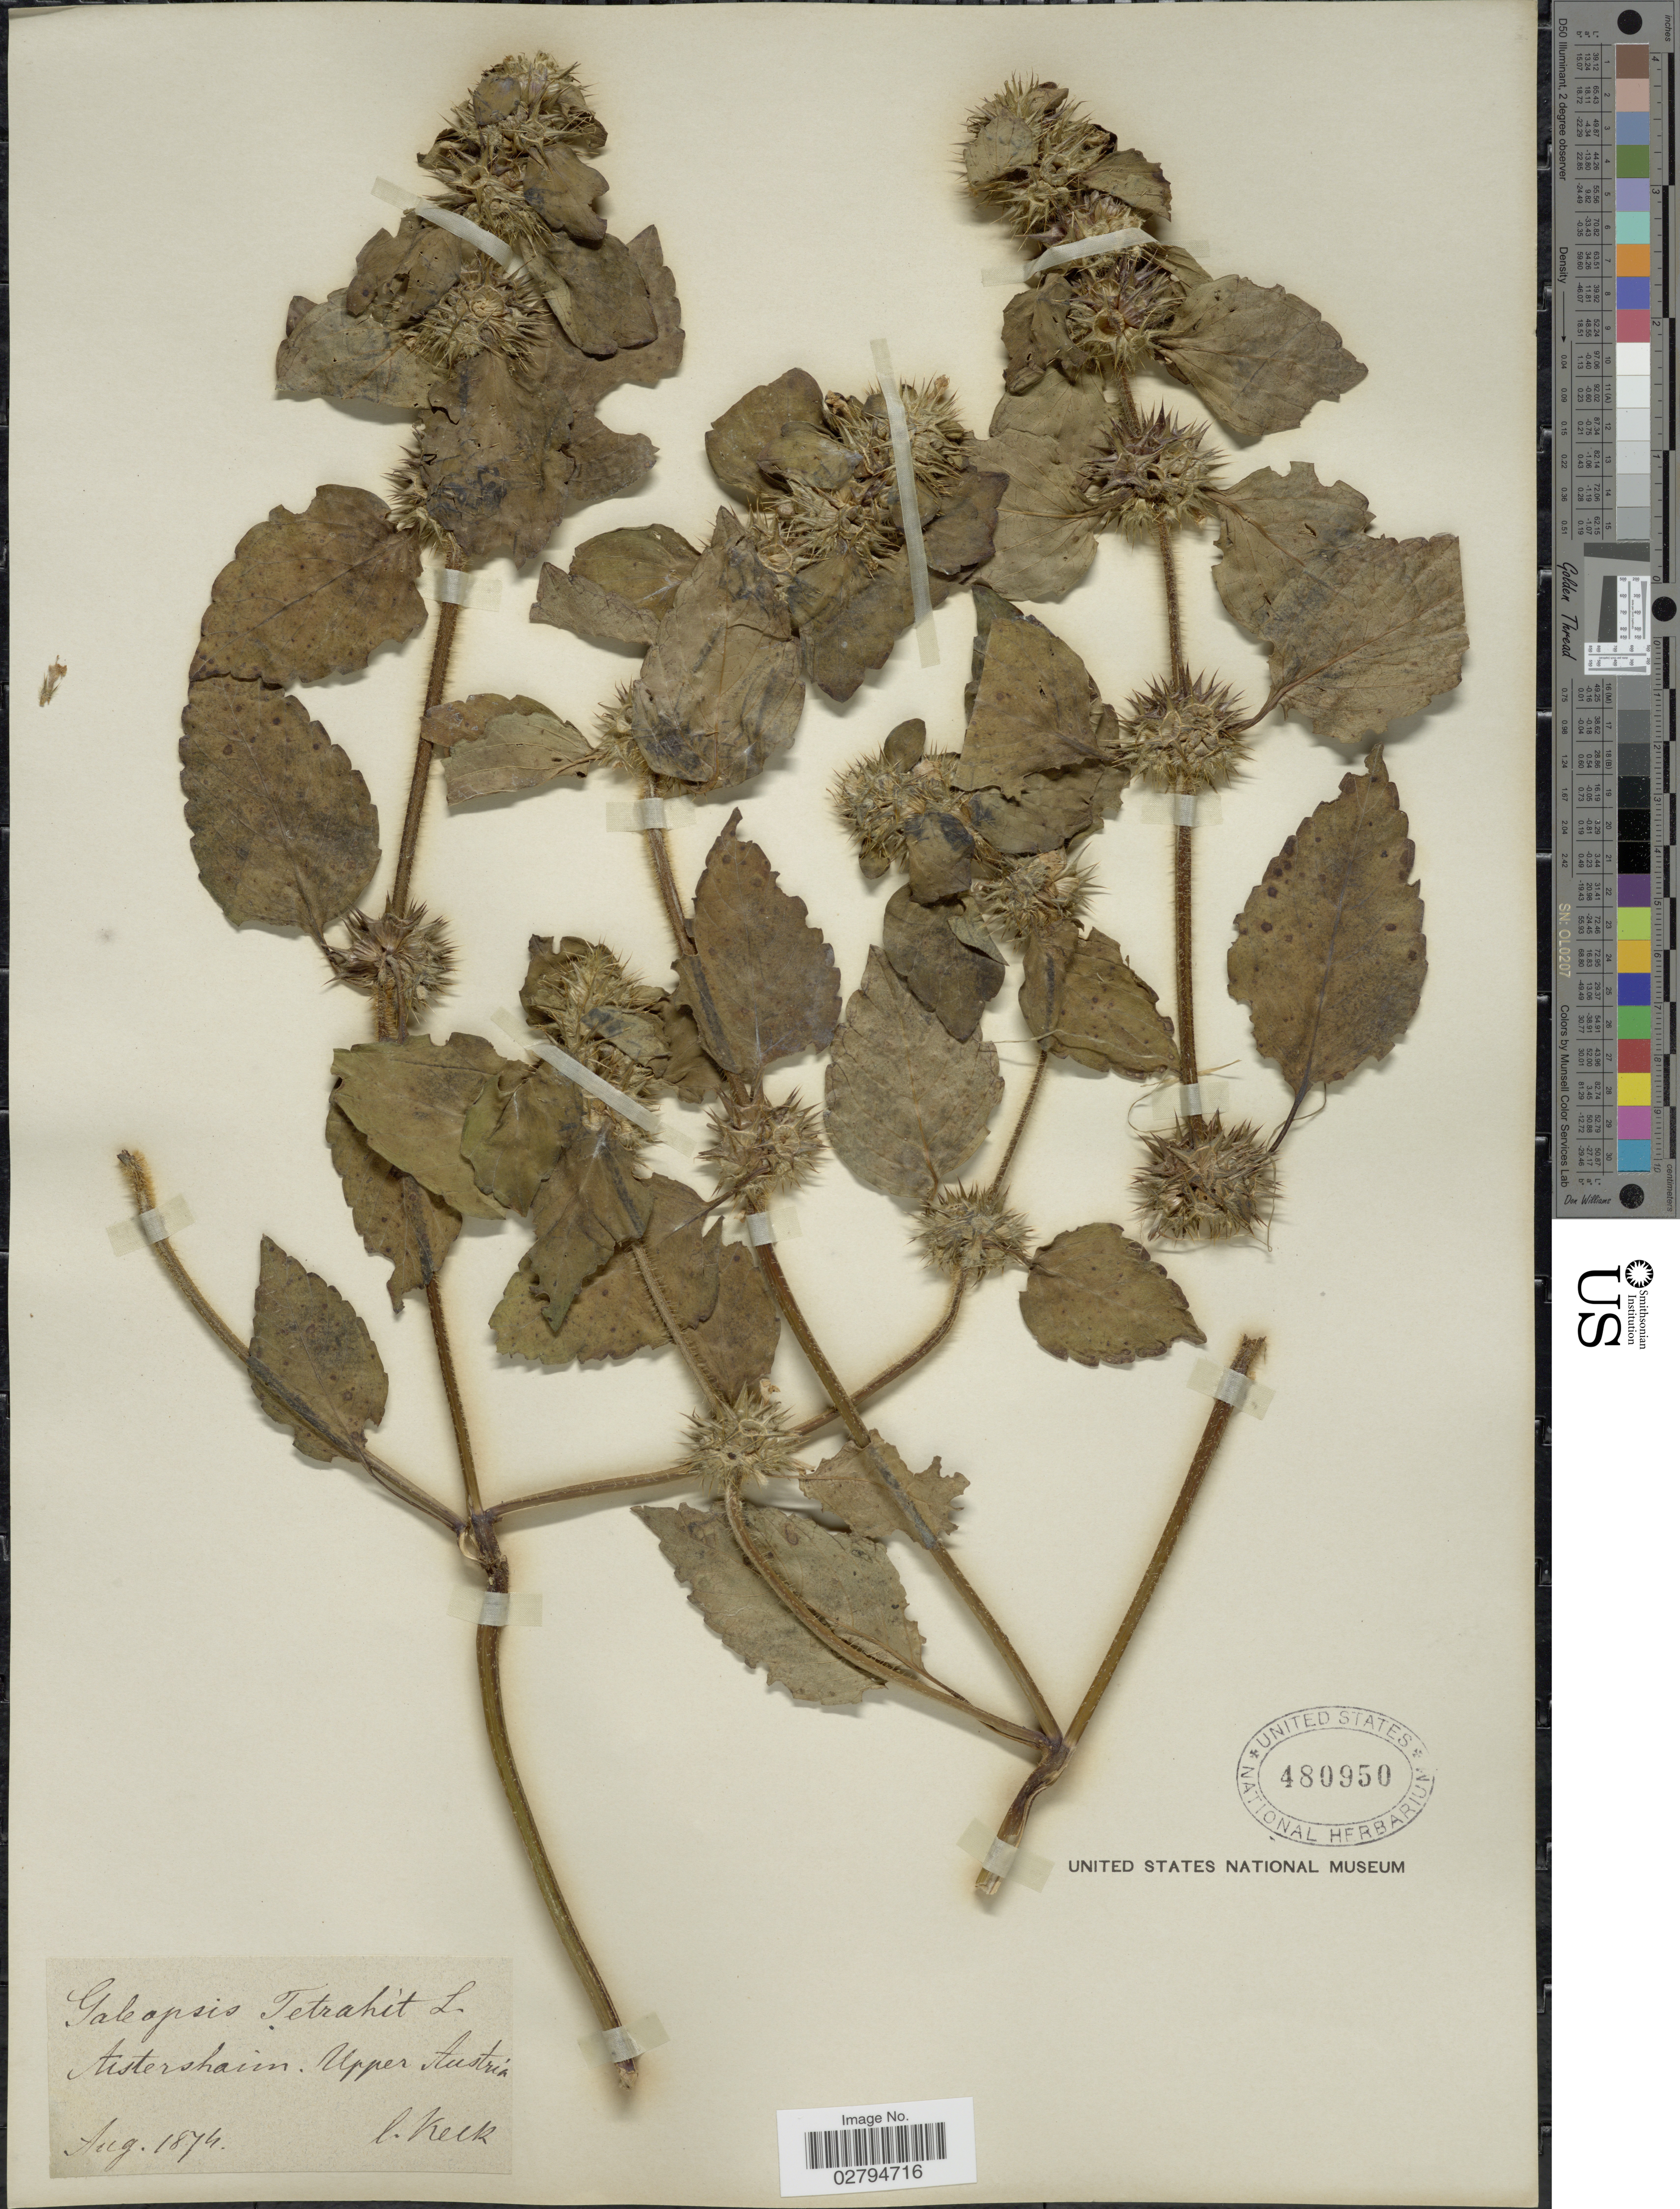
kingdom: Plantae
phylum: Tracheophyta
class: Magnoliopsida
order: Lamiales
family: Lamiaceae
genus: Galeopsis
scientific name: Galeopsis tetrahit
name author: L.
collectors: -- Keck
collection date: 1874-08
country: Austria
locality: Aistershaim Upper Austria.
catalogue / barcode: US 480950